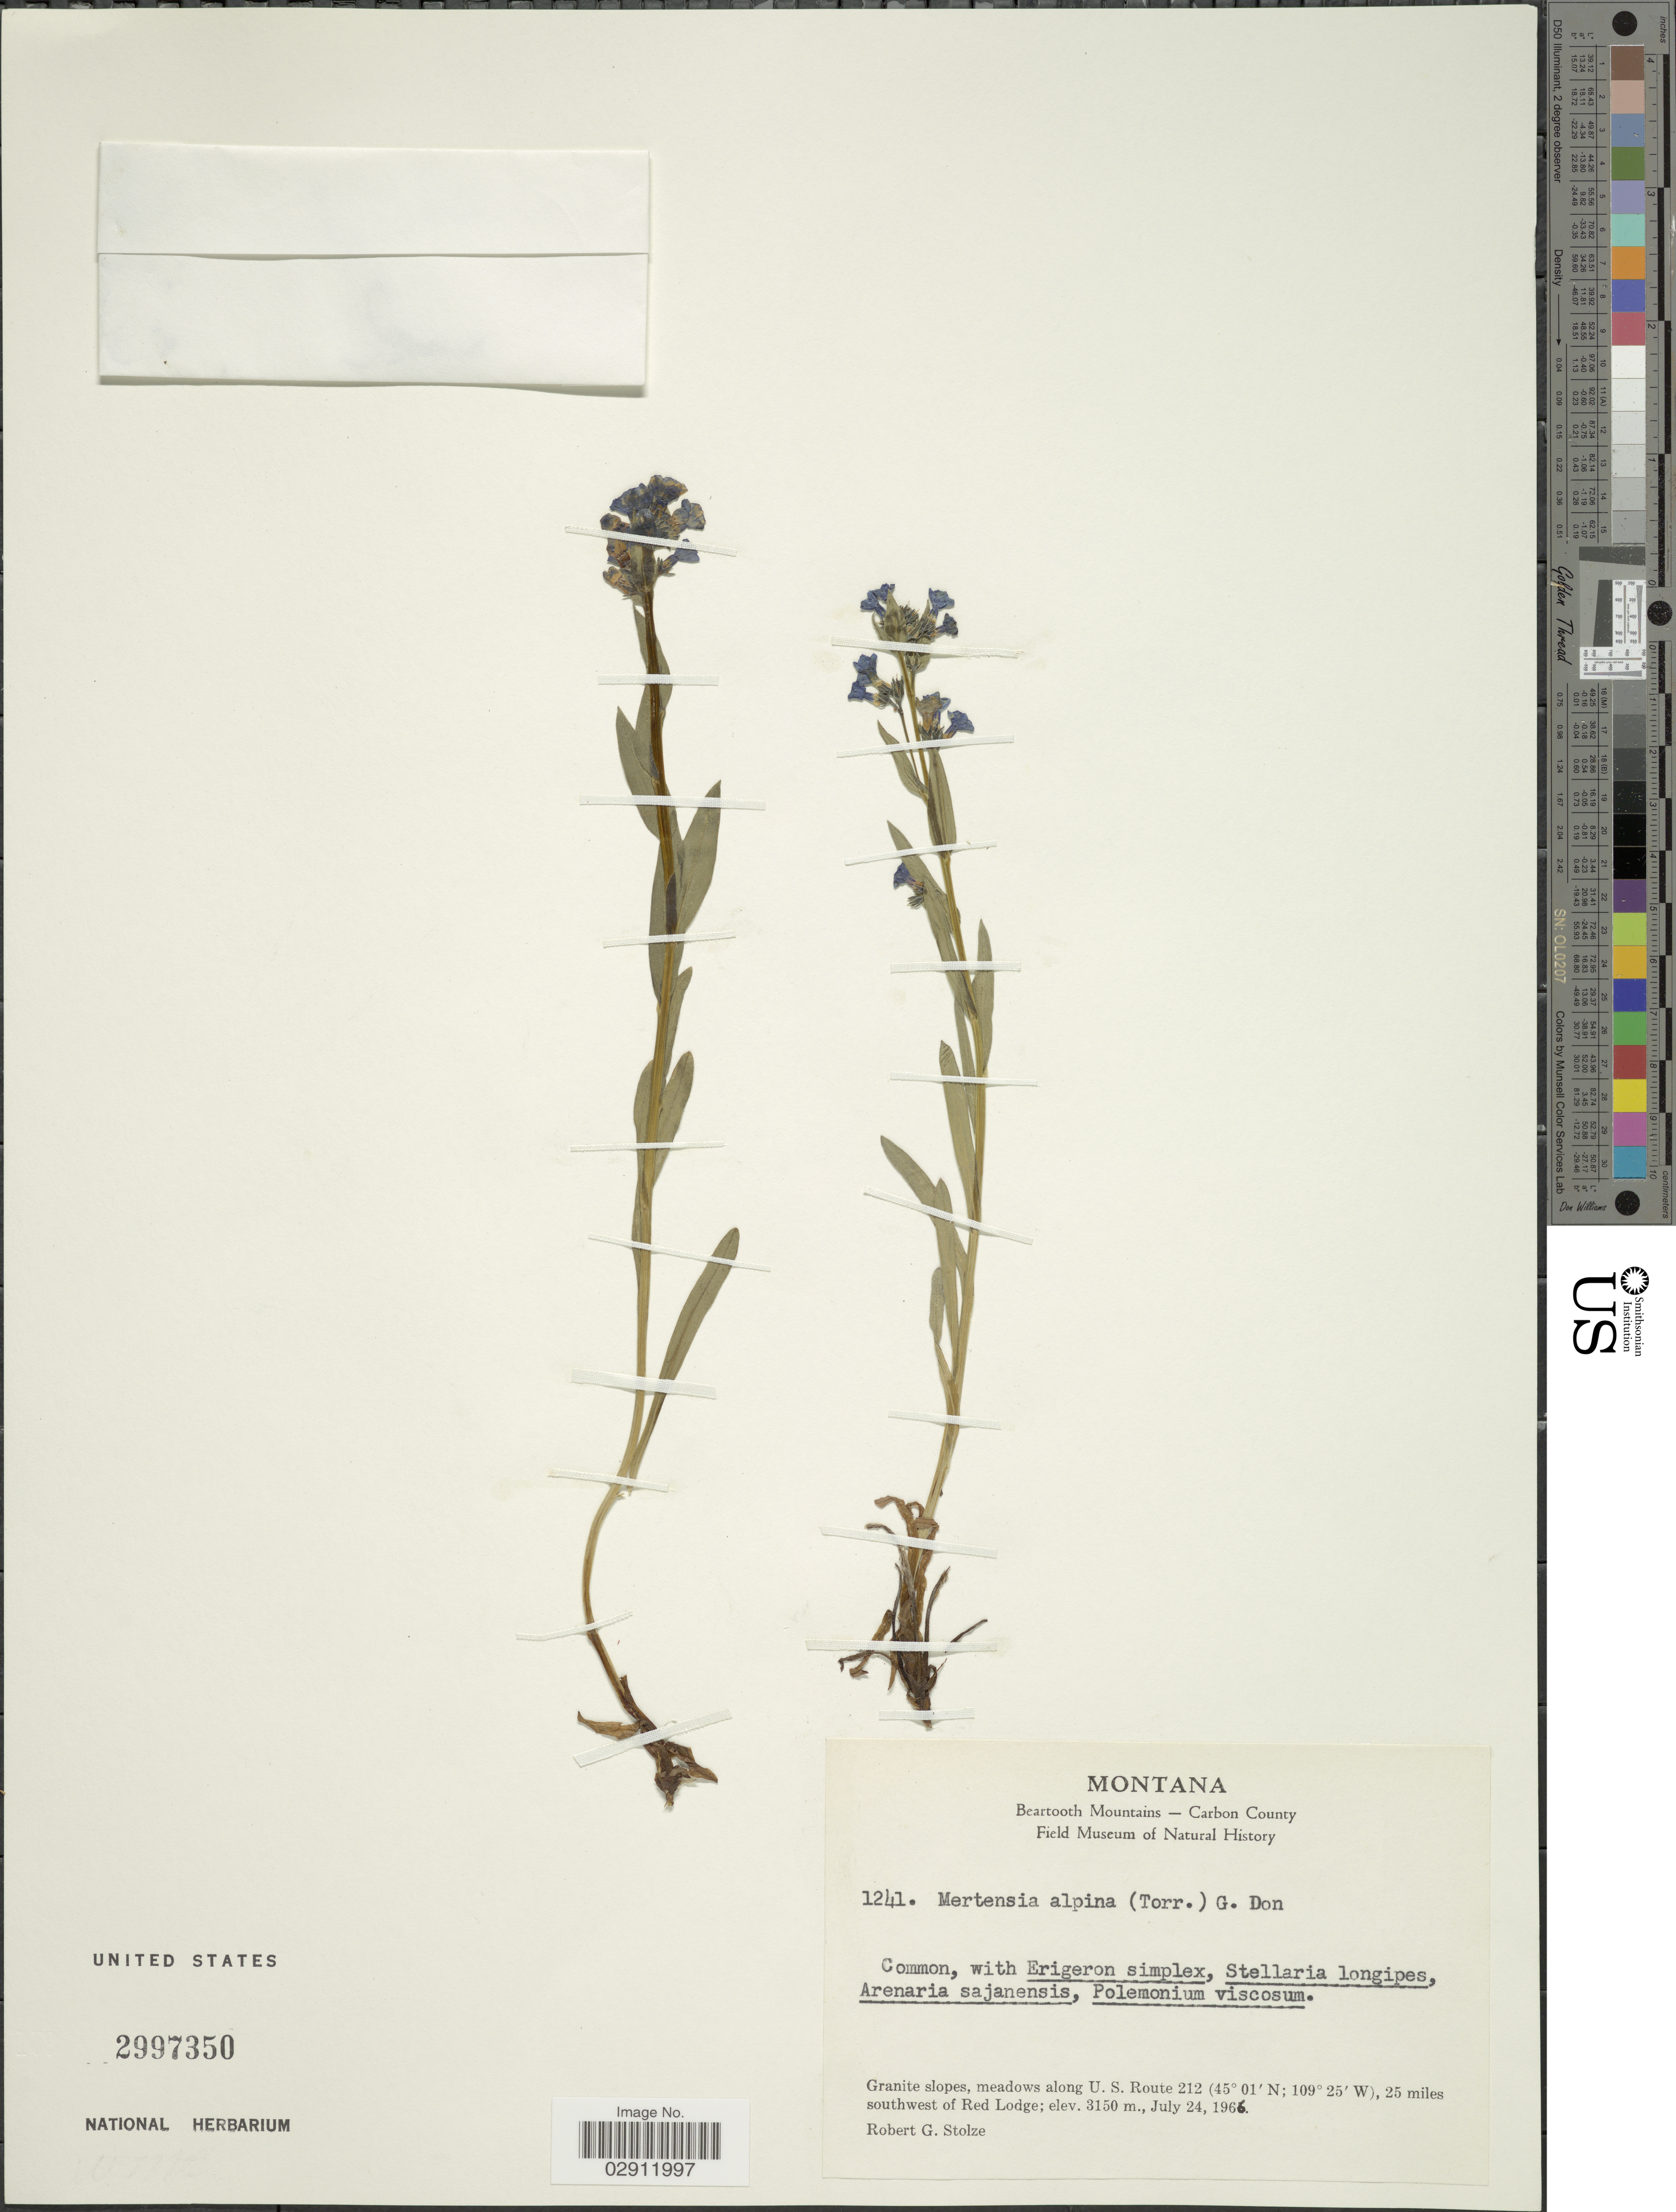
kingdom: Plantae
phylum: Tracheophyta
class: Magnoliopsida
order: Boraginales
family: Boraginaceae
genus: Mertensia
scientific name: Mertensia alpina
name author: (Torr.) G. Don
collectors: R. G. Stolze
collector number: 1241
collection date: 1966-07-24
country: United States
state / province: Montana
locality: Granite slopes, meadows along U.S. Route 212, 25 miles southwest of Red Lodge.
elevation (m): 3150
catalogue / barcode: US 2997350